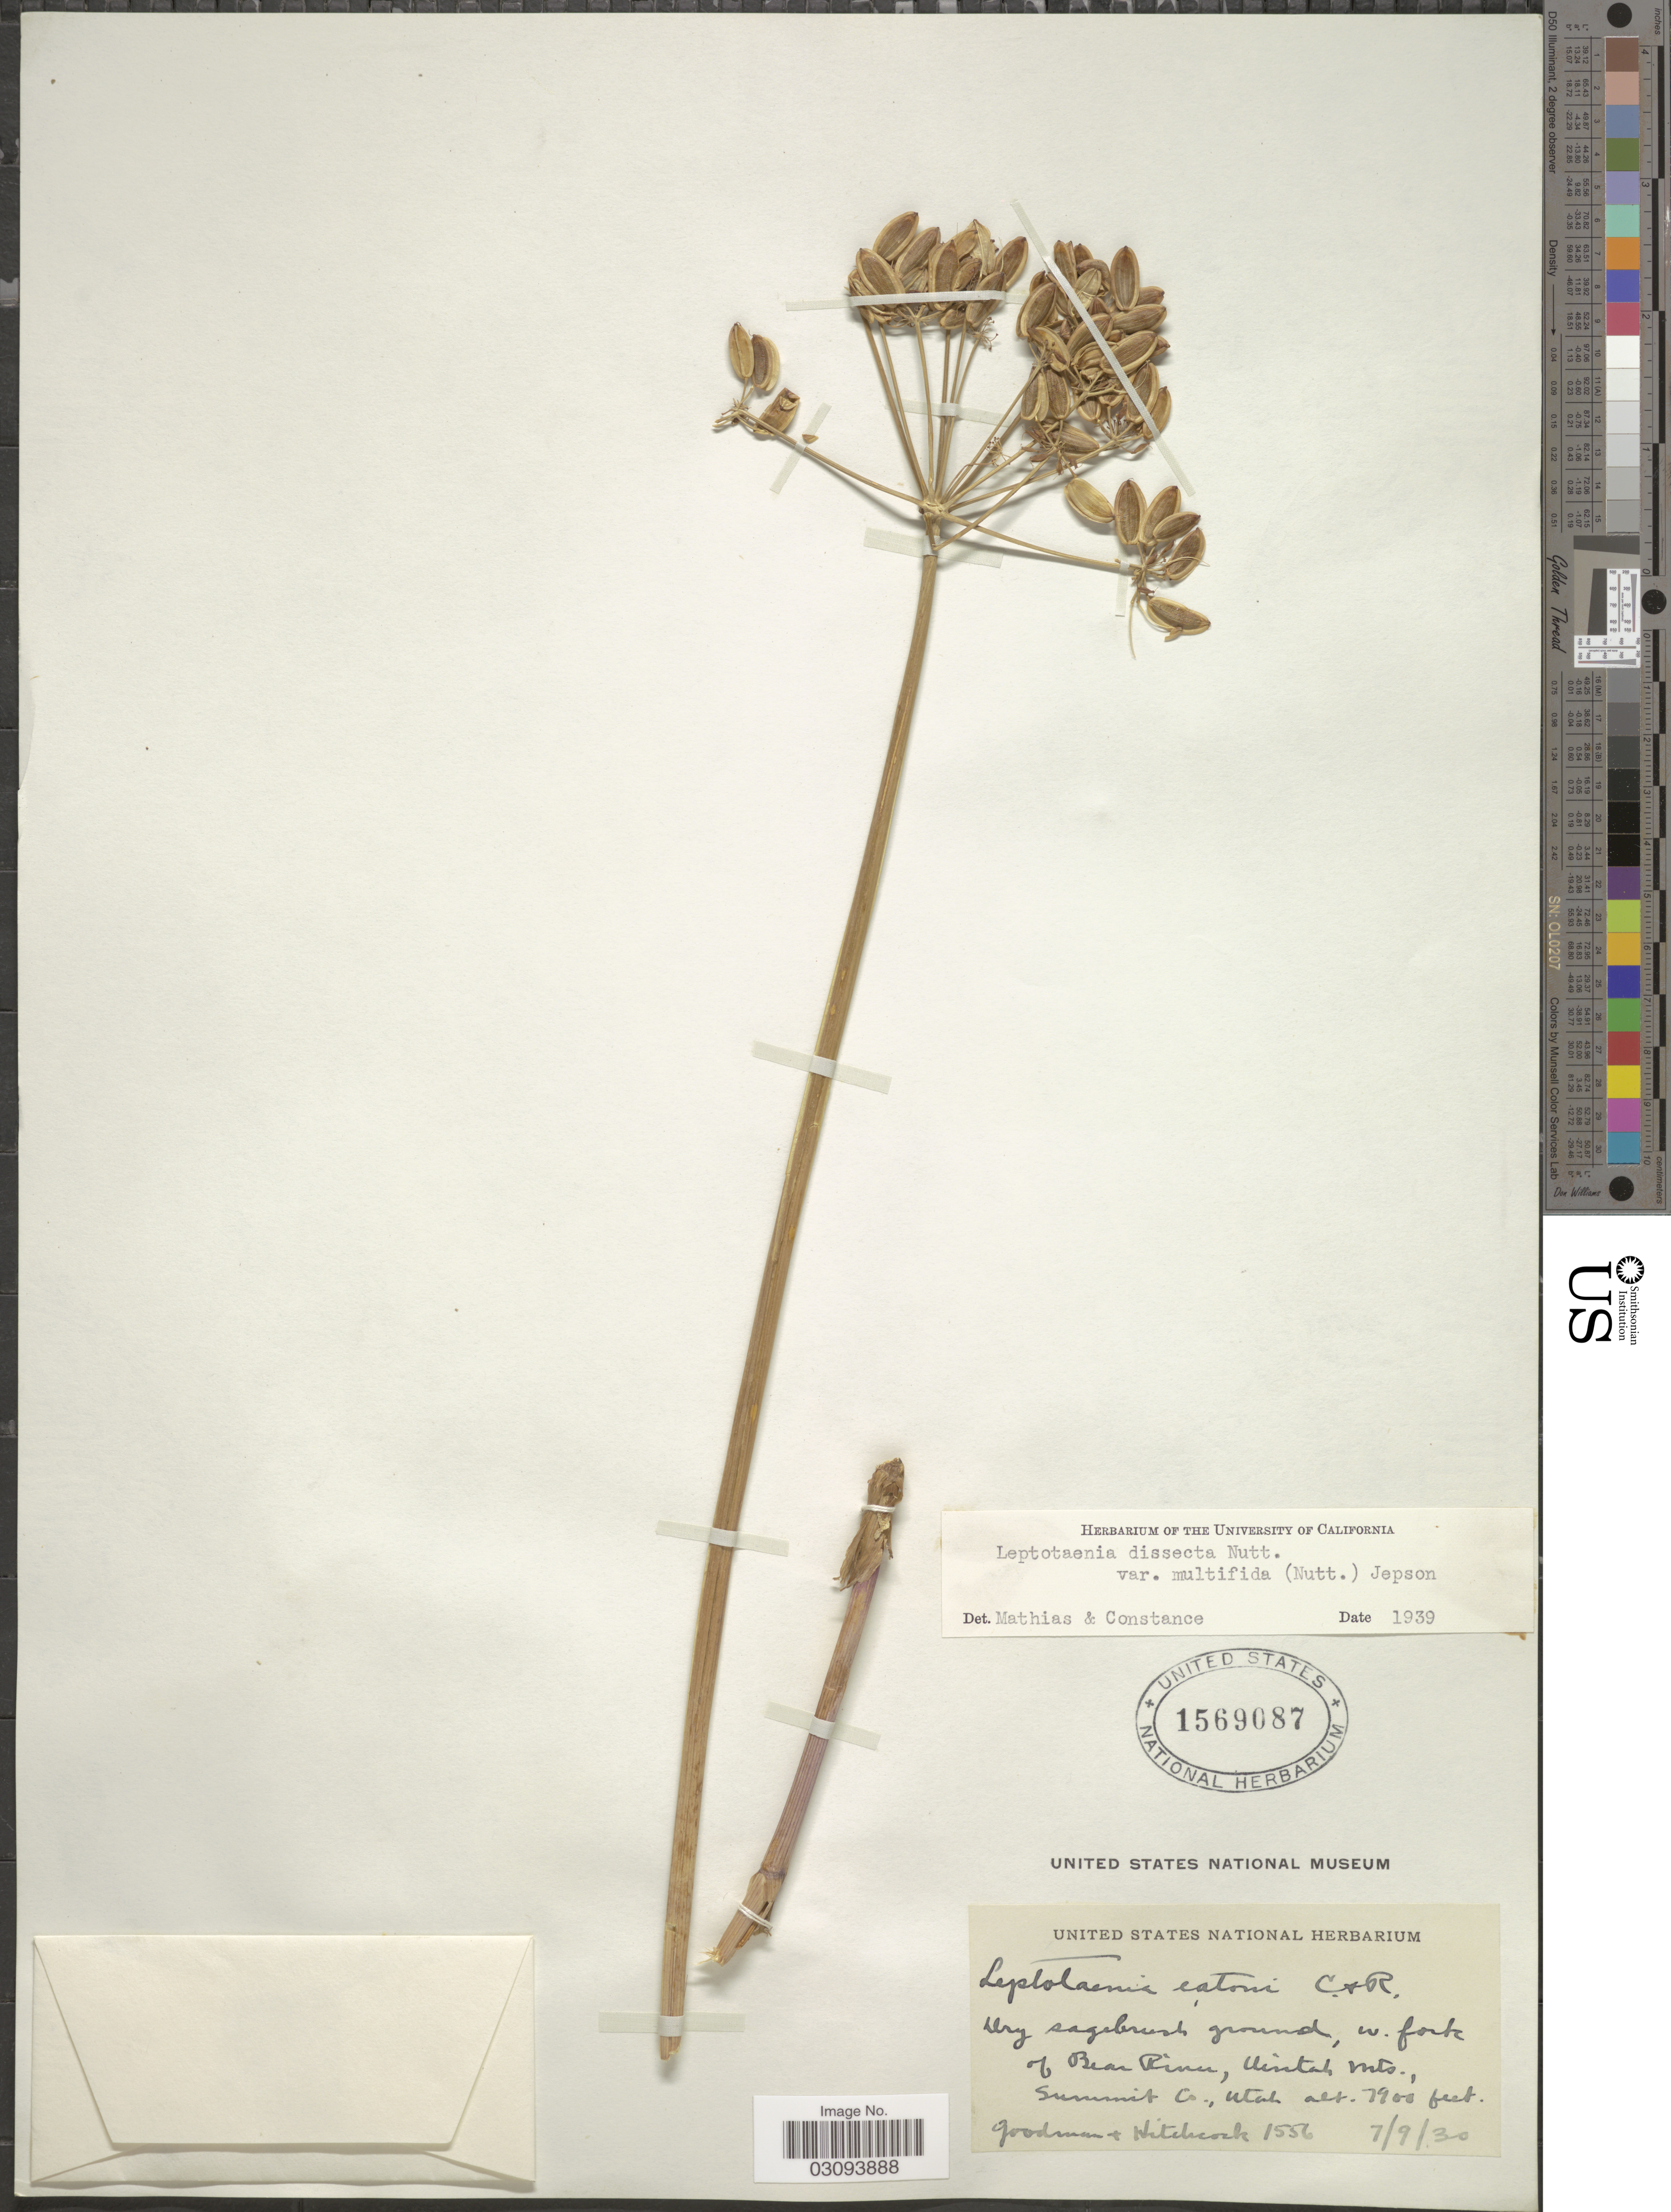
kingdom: Plantae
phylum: Tracheophyta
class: Magnoliopsida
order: Apiales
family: Apiaceae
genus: Lomatium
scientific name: Lomatium dissectum var. multifidum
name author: (Nutt.) Mathias & Constance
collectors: Goodman & -- Hitchcock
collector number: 1556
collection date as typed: Transcribed d/m/y: 9/7/30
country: United States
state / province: Utah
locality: W. fork of Bear River, Uintah Mts., Summit Co.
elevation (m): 2408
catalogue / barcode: US 1569087